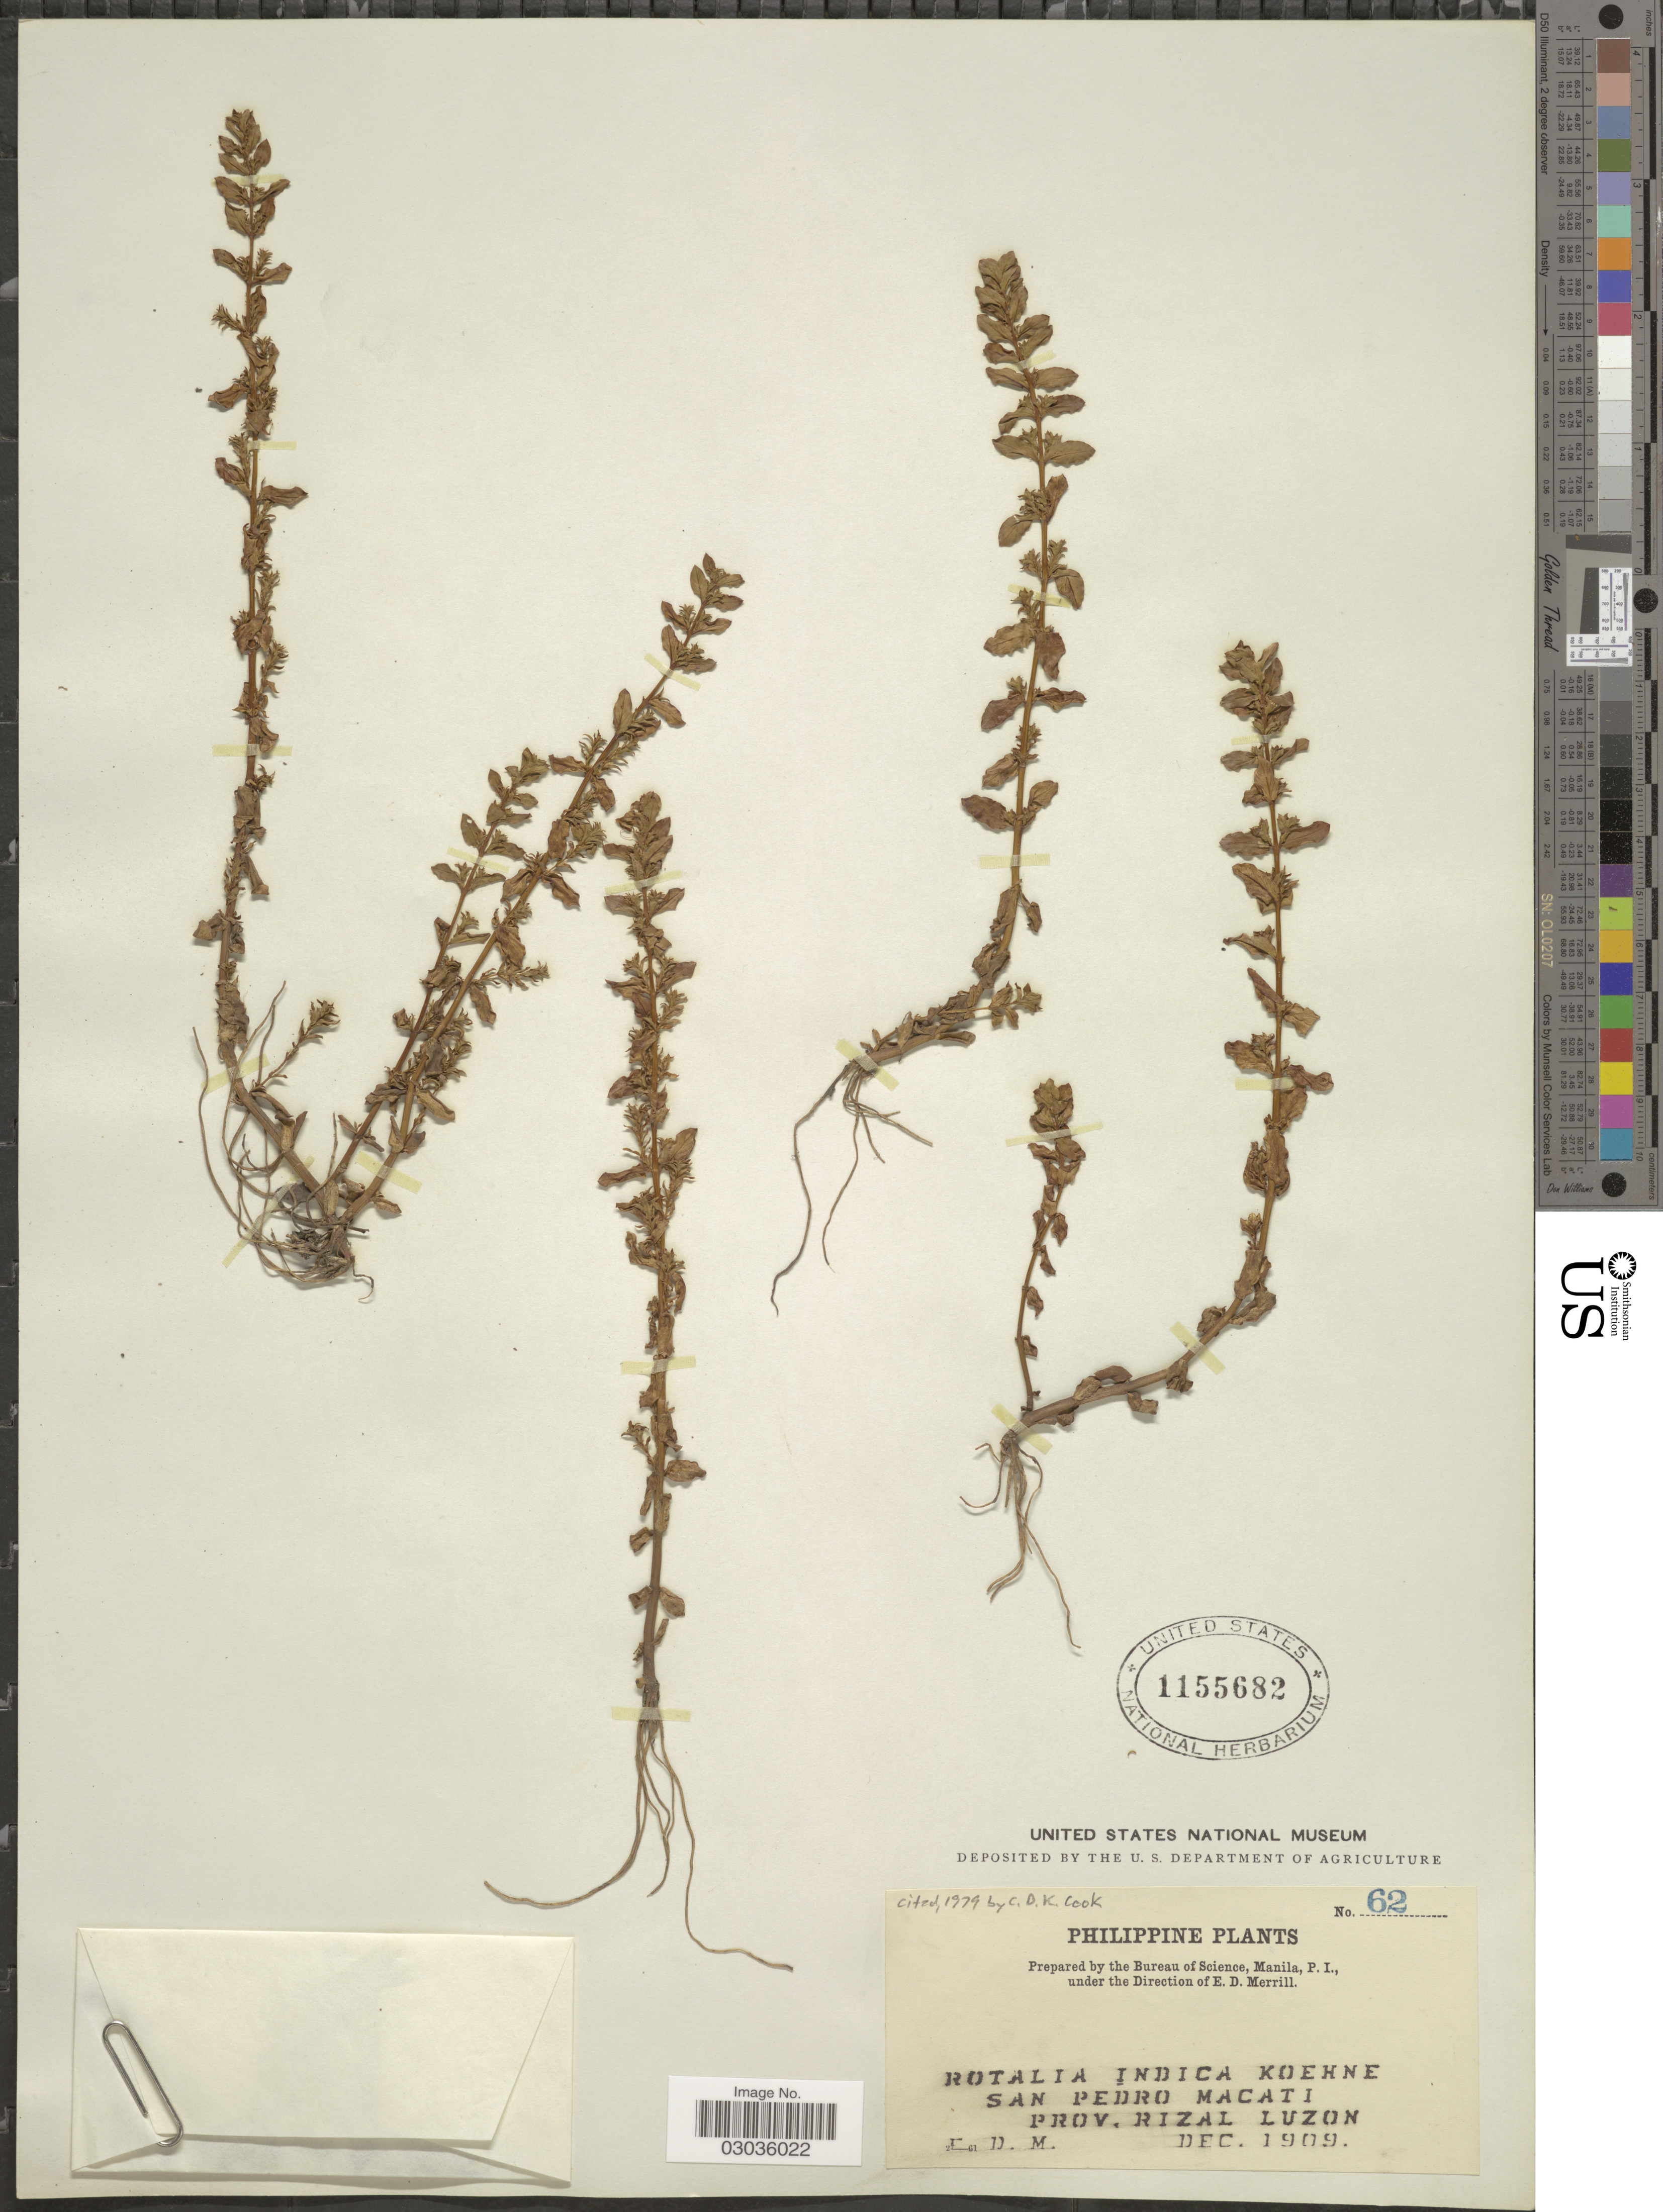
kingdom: Plantae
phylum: Tracheophyta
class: Magnoliopsida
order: Myrtales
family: Lythraceae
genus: Rotala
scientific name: Rotala indica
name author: (L.) Koehne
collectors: E. D. Merrill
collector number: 62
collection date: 1909-12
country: Philippines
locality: Rotalia Indica Koehne, San Pedro Macati, Prov. Rizal, Luzon.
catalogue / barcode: US 1155682